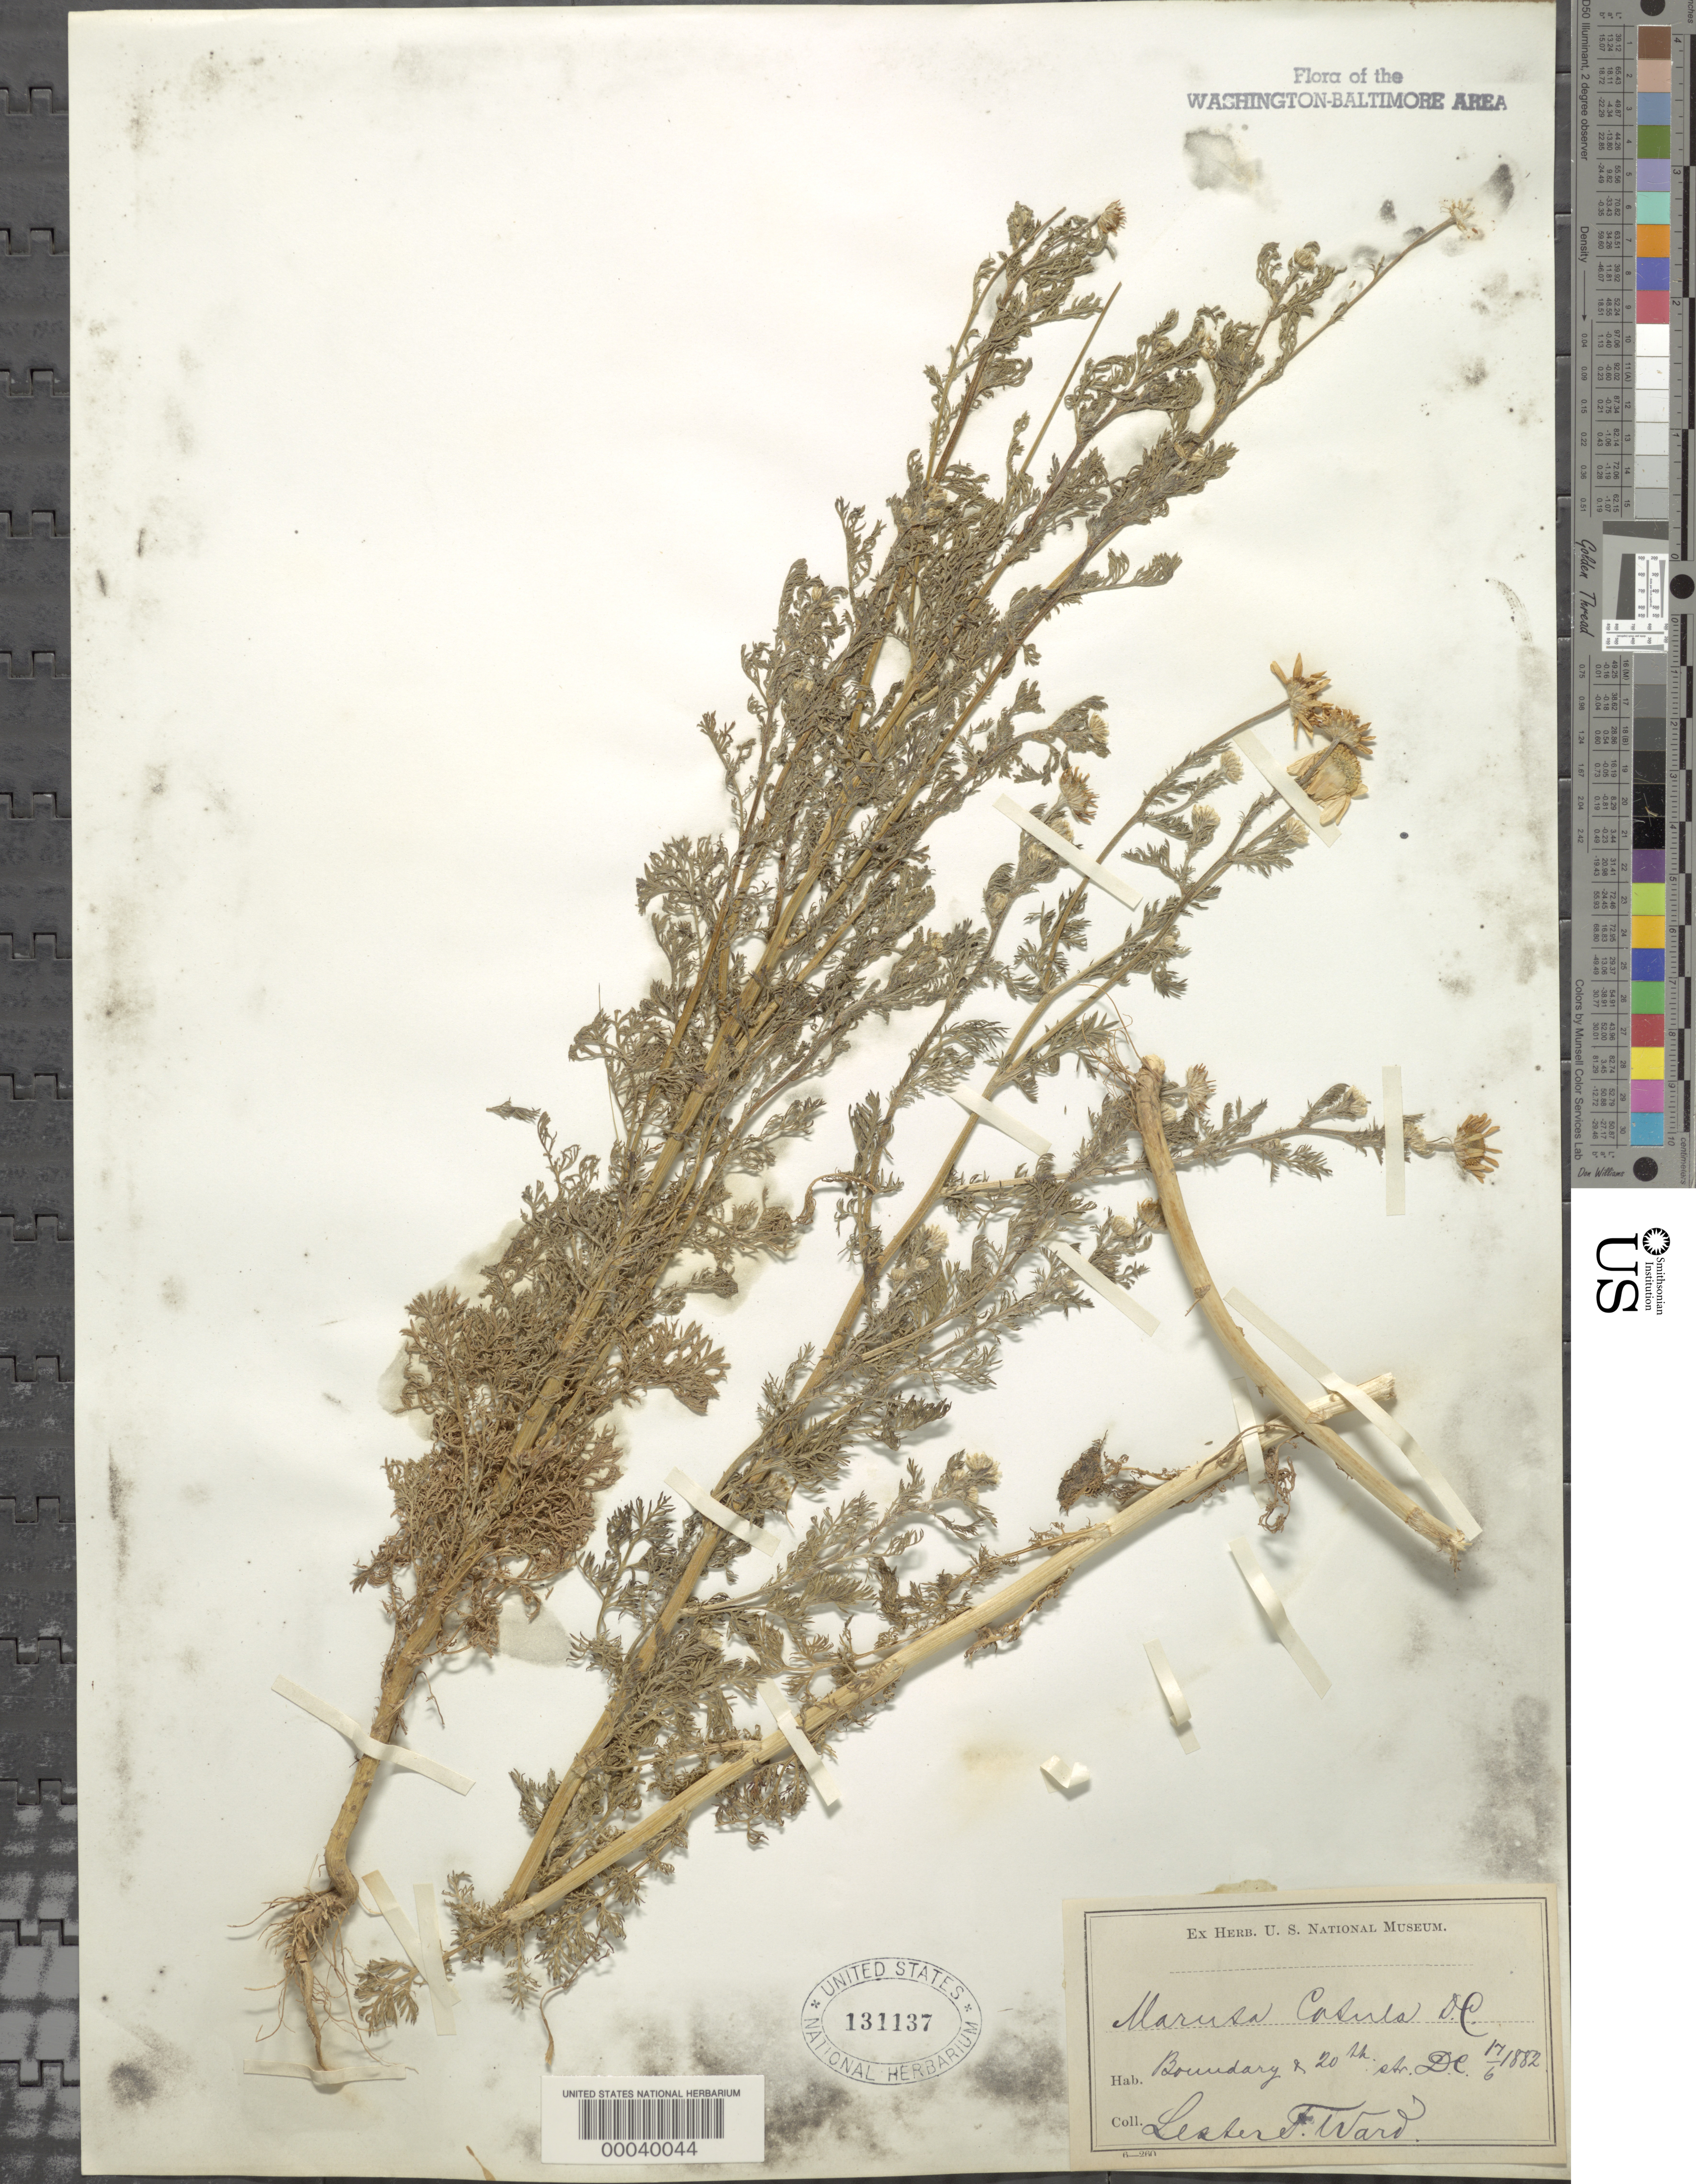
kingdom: Plantae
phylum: Tracheophyta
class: Magnoliopsida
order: Asterales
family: Asteraceae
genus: Anthemis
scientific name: Anthemis cotula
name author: L.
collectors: L. F. Ward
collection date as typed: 17 Jun 1882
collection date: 1882-06-17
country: United States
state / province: District of Columbia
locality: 20th St. Boundary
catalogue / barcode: US 131137